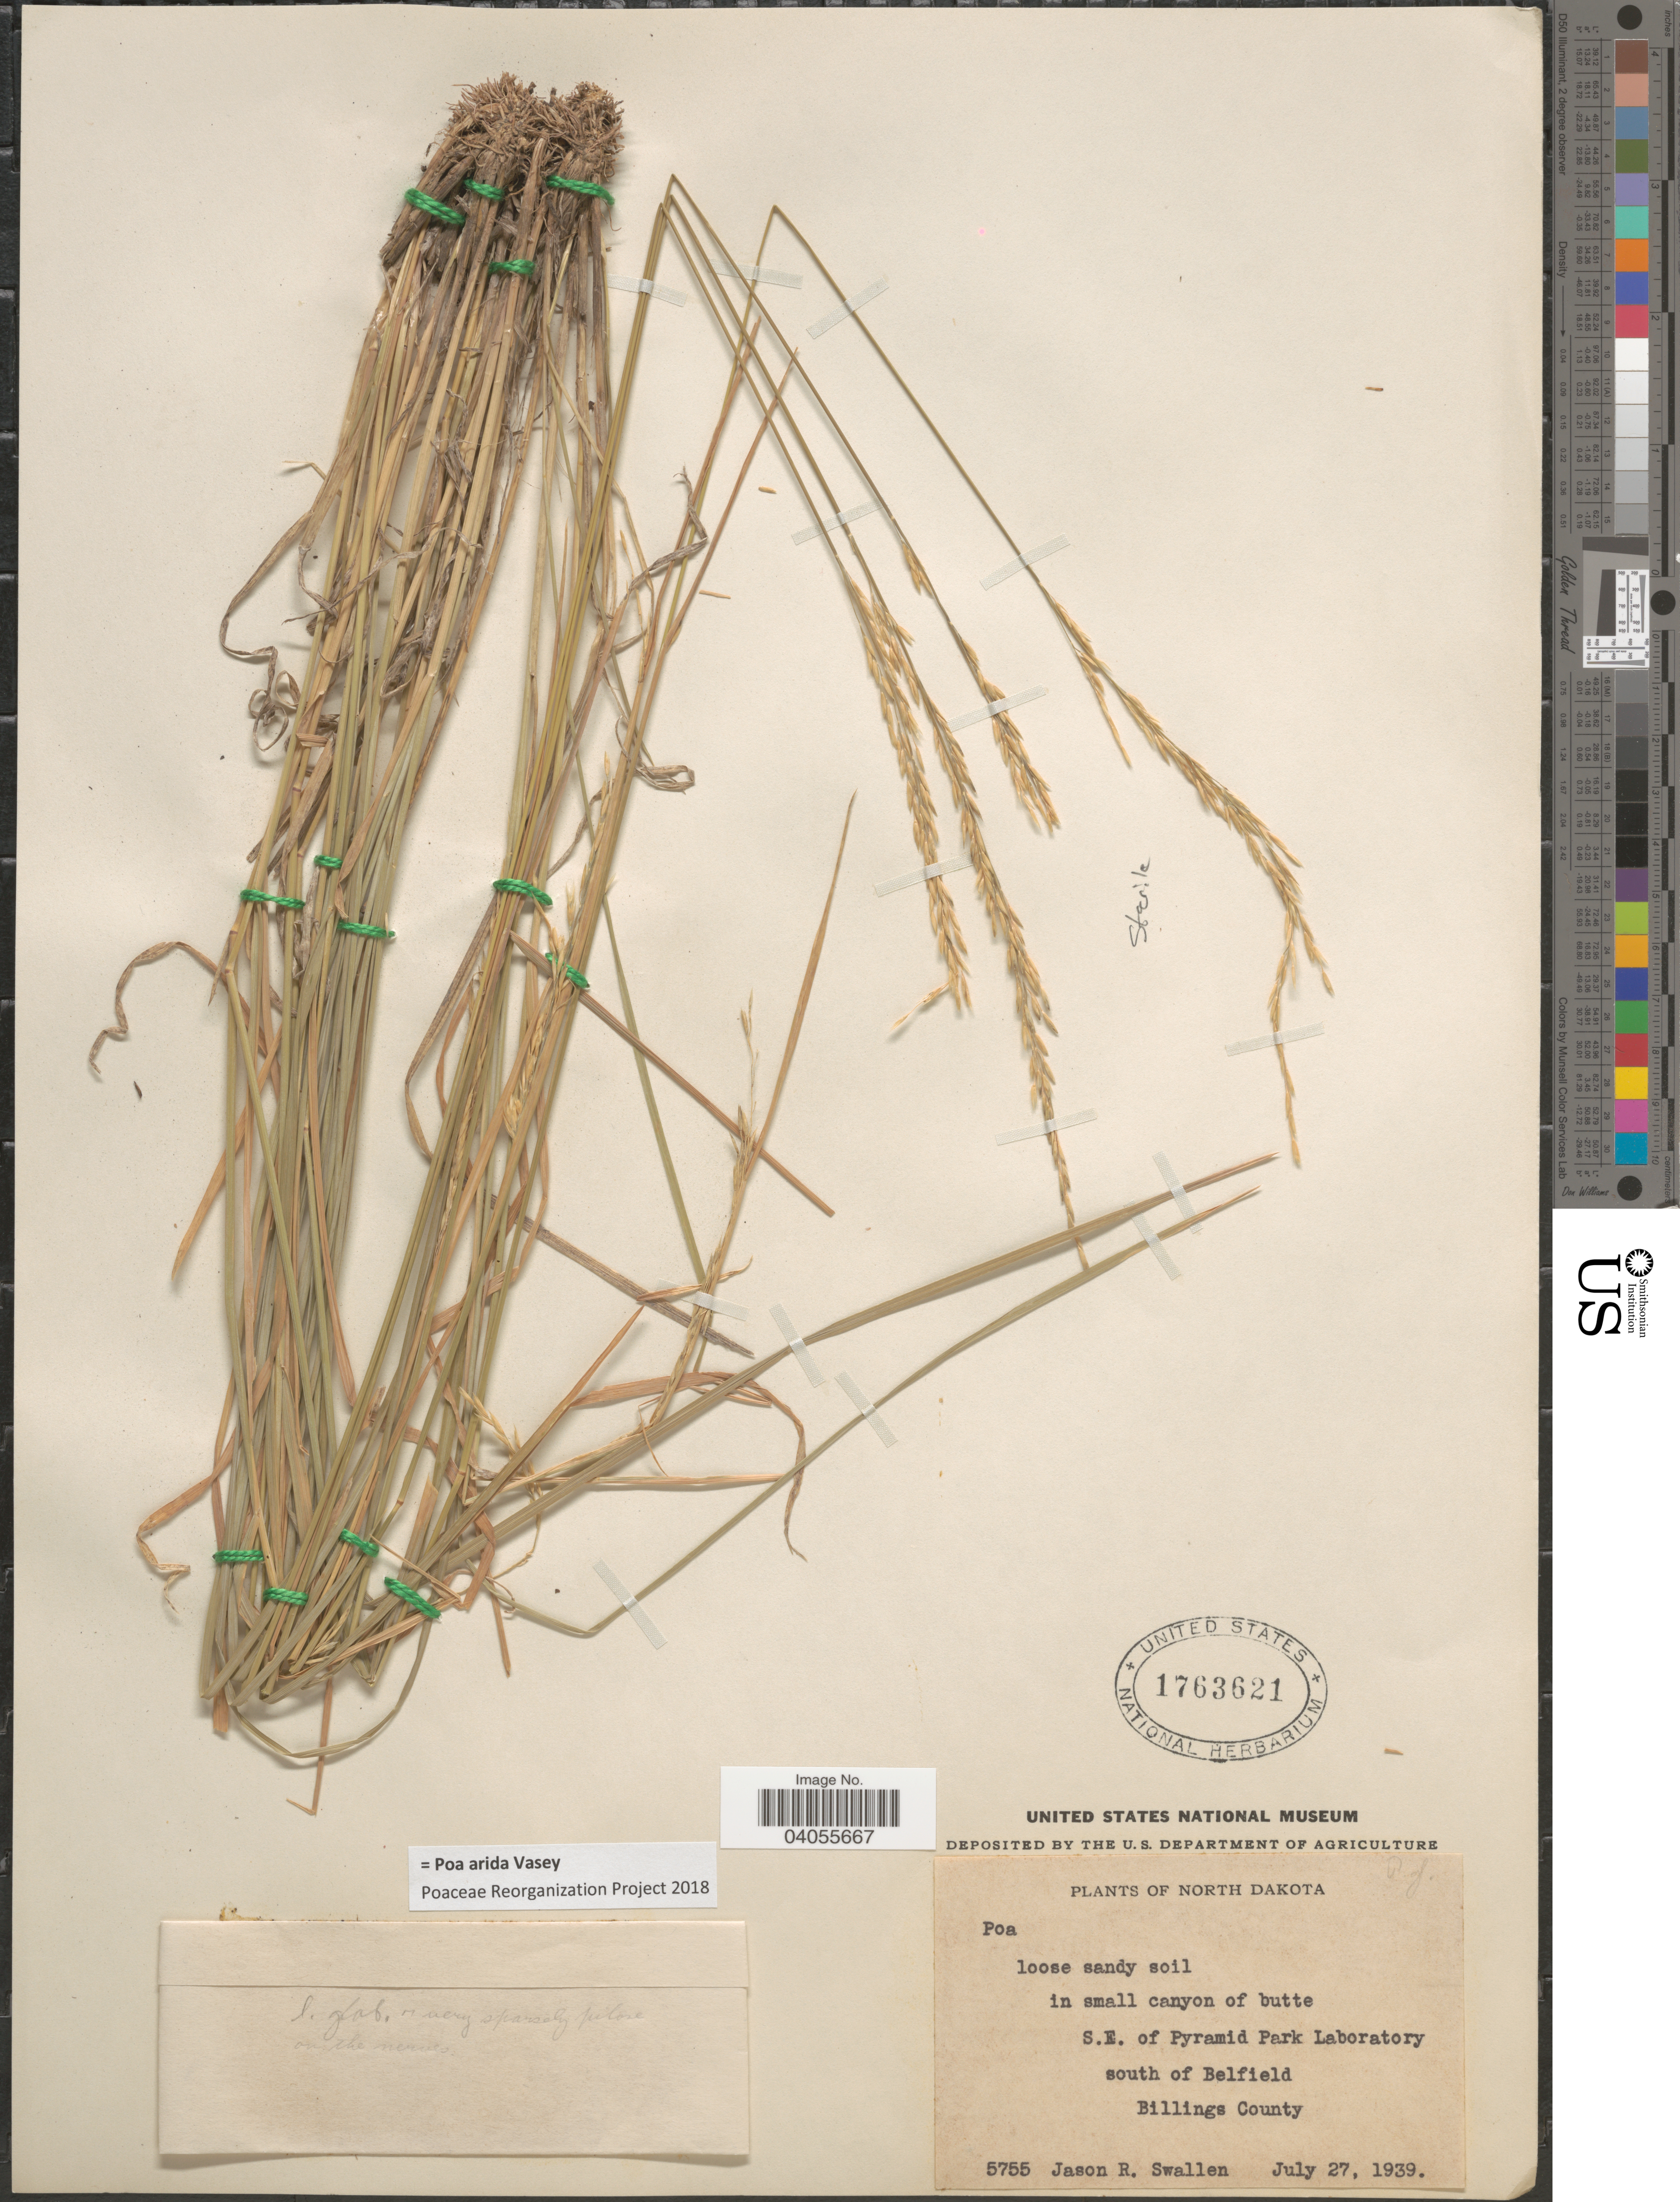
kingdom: Plantae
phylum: Tracheophyta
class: Liliopsida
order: Poales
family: Poaceae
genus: Poa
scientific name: Poa arida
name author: Vasey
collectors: J. R. Swallen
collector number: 5755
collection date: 1939-07-27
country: United States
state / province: North Dakota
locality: S.E. of Pyramid Park Laboratory. South of Belfield. Billings County.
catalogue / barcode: US 1763621